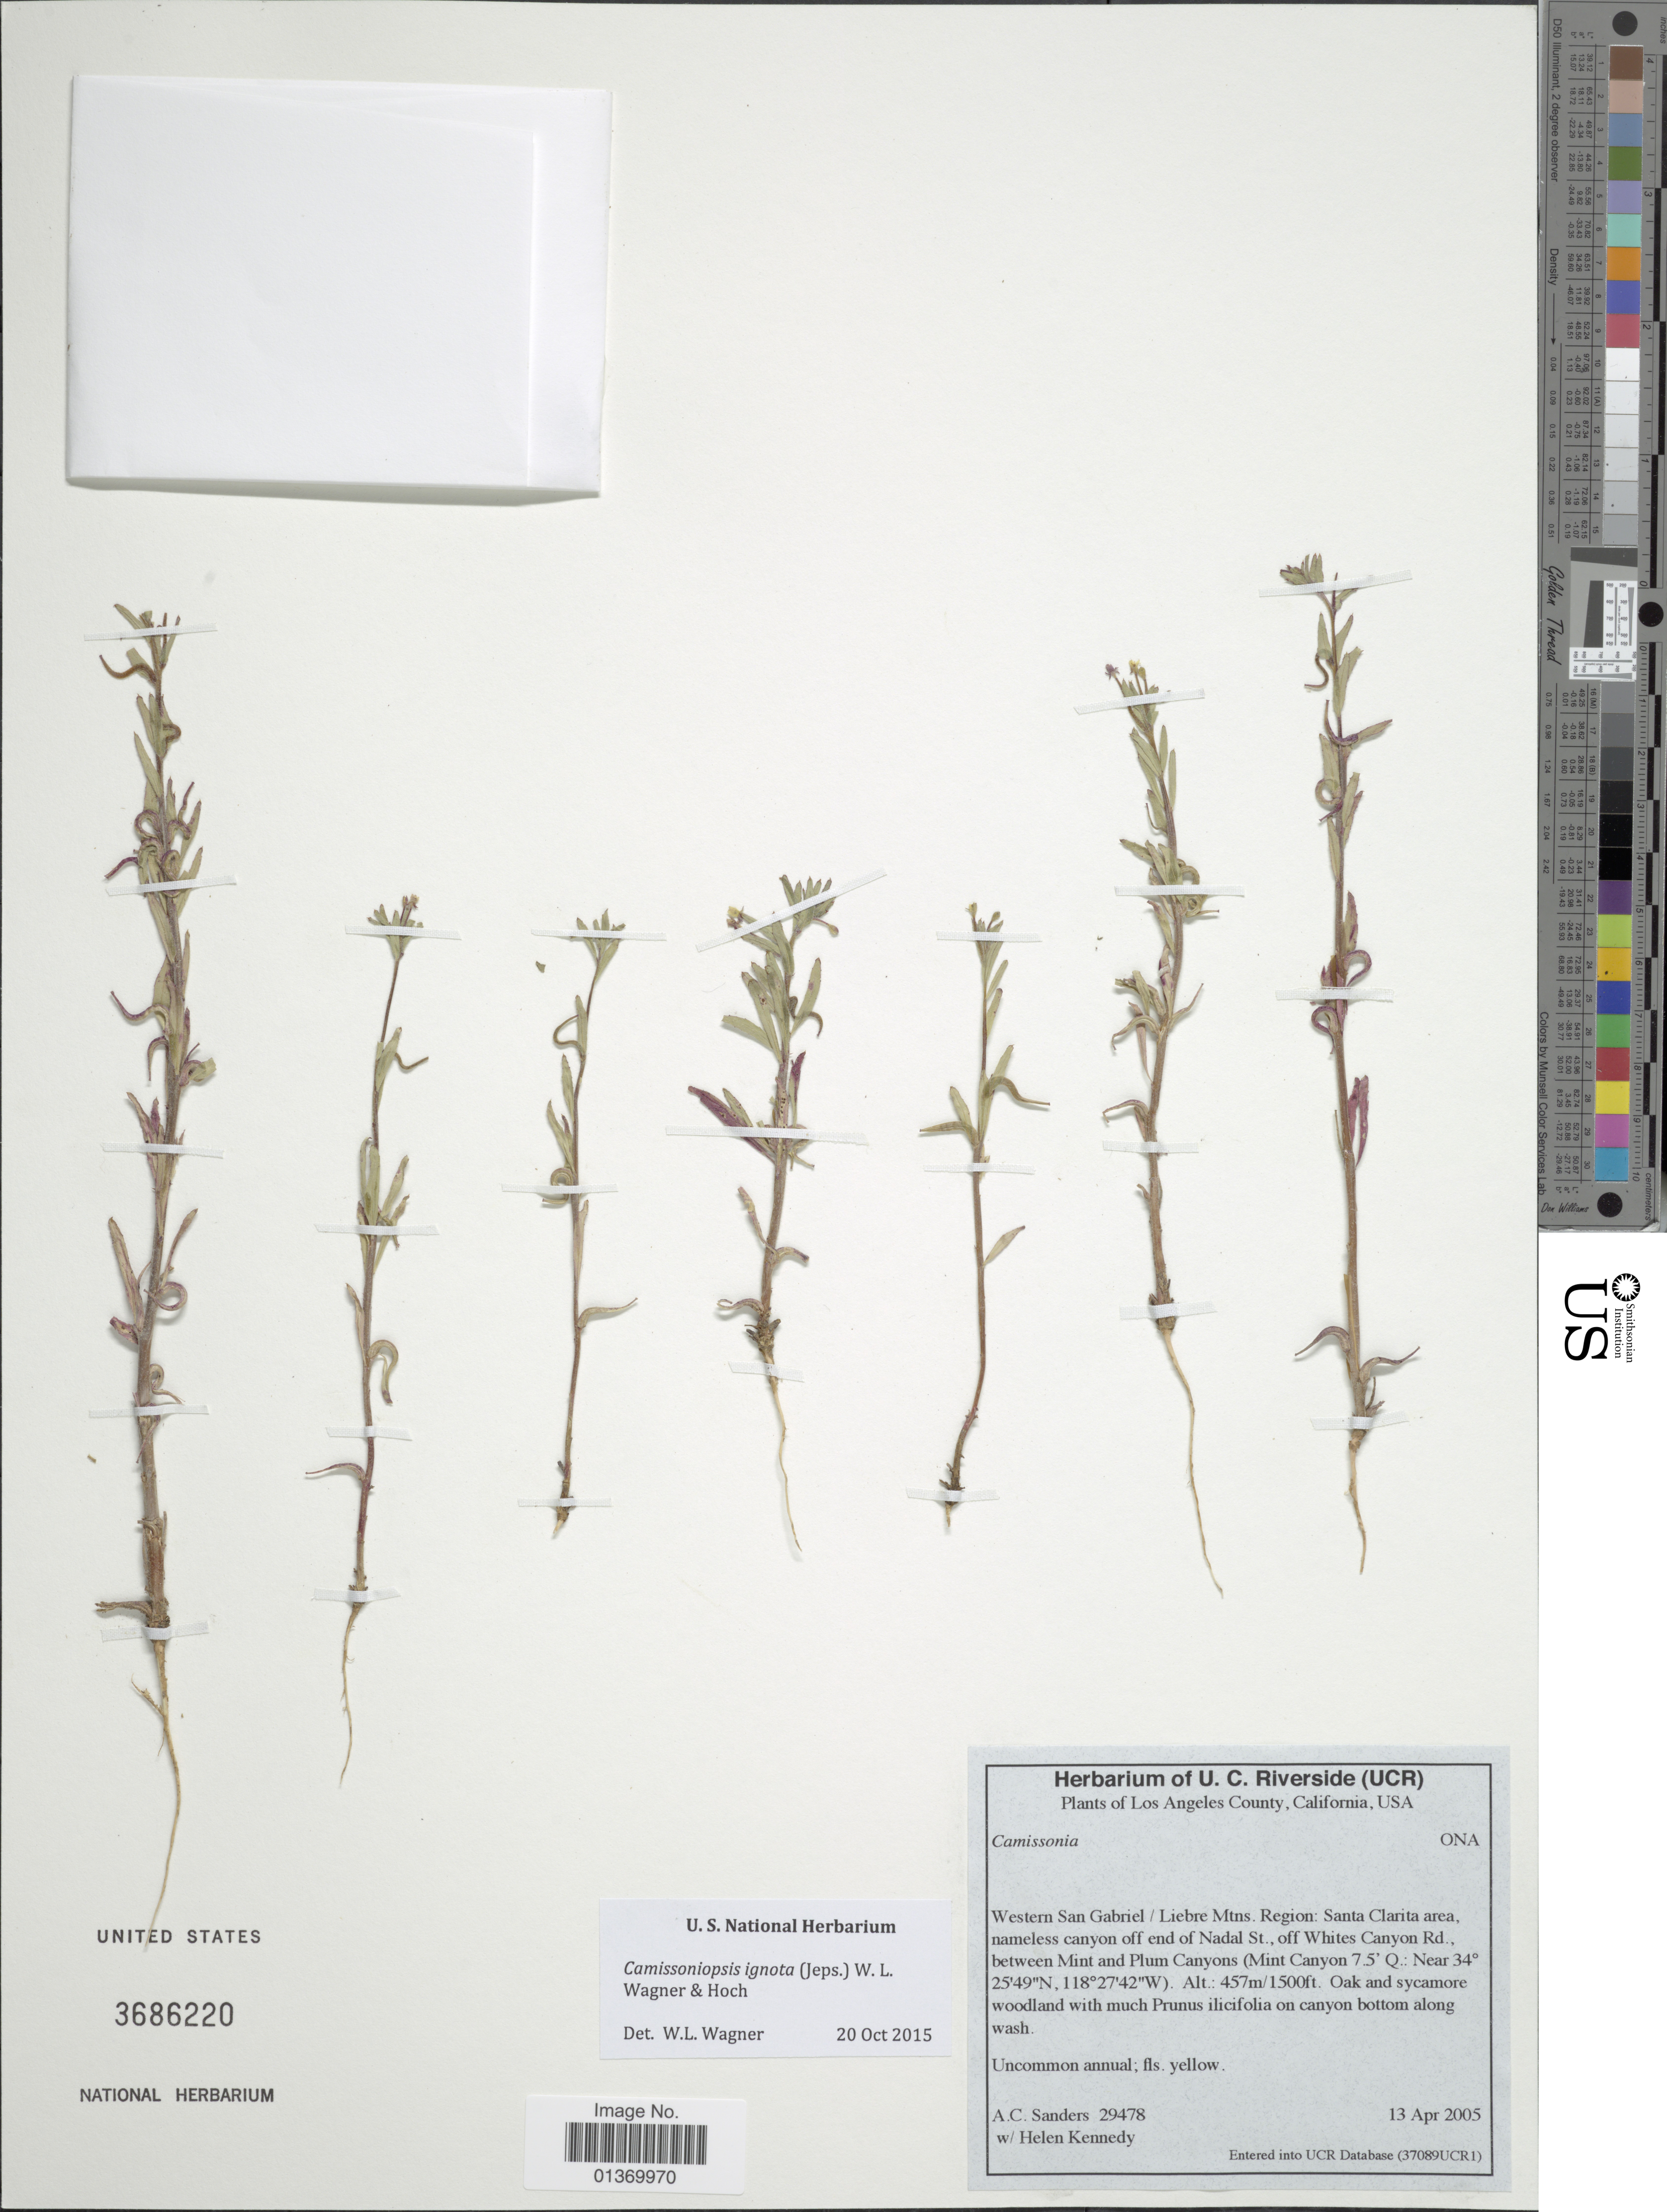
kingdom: Plantae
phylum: Tracheophyta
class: Magnoliopsida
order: Myrtales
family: Onagraceae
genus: Camissoniopsis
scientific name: Camissoniopsis hirtella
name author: (Greene) W.L. Wagner & Hoch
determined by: Wagner, W. L., (BOT), Smithsonian Institution - National Museum of Natural History (UNITED STATES)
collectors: A. Sanders & H. Kennedy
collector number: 29478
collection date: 2005-04-13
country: United States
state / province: California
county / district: Los Angeles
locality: Los Angeles County, Western San Gabriel/ Liebre Mtns. Region: Santa Clarita area, nameless canyon off end of Nadal St., off Whites Canyon Rd., between Mint and Plum Canyons (Mint Canyon 7.5' Q)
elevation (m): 457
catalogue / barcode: US 3686220